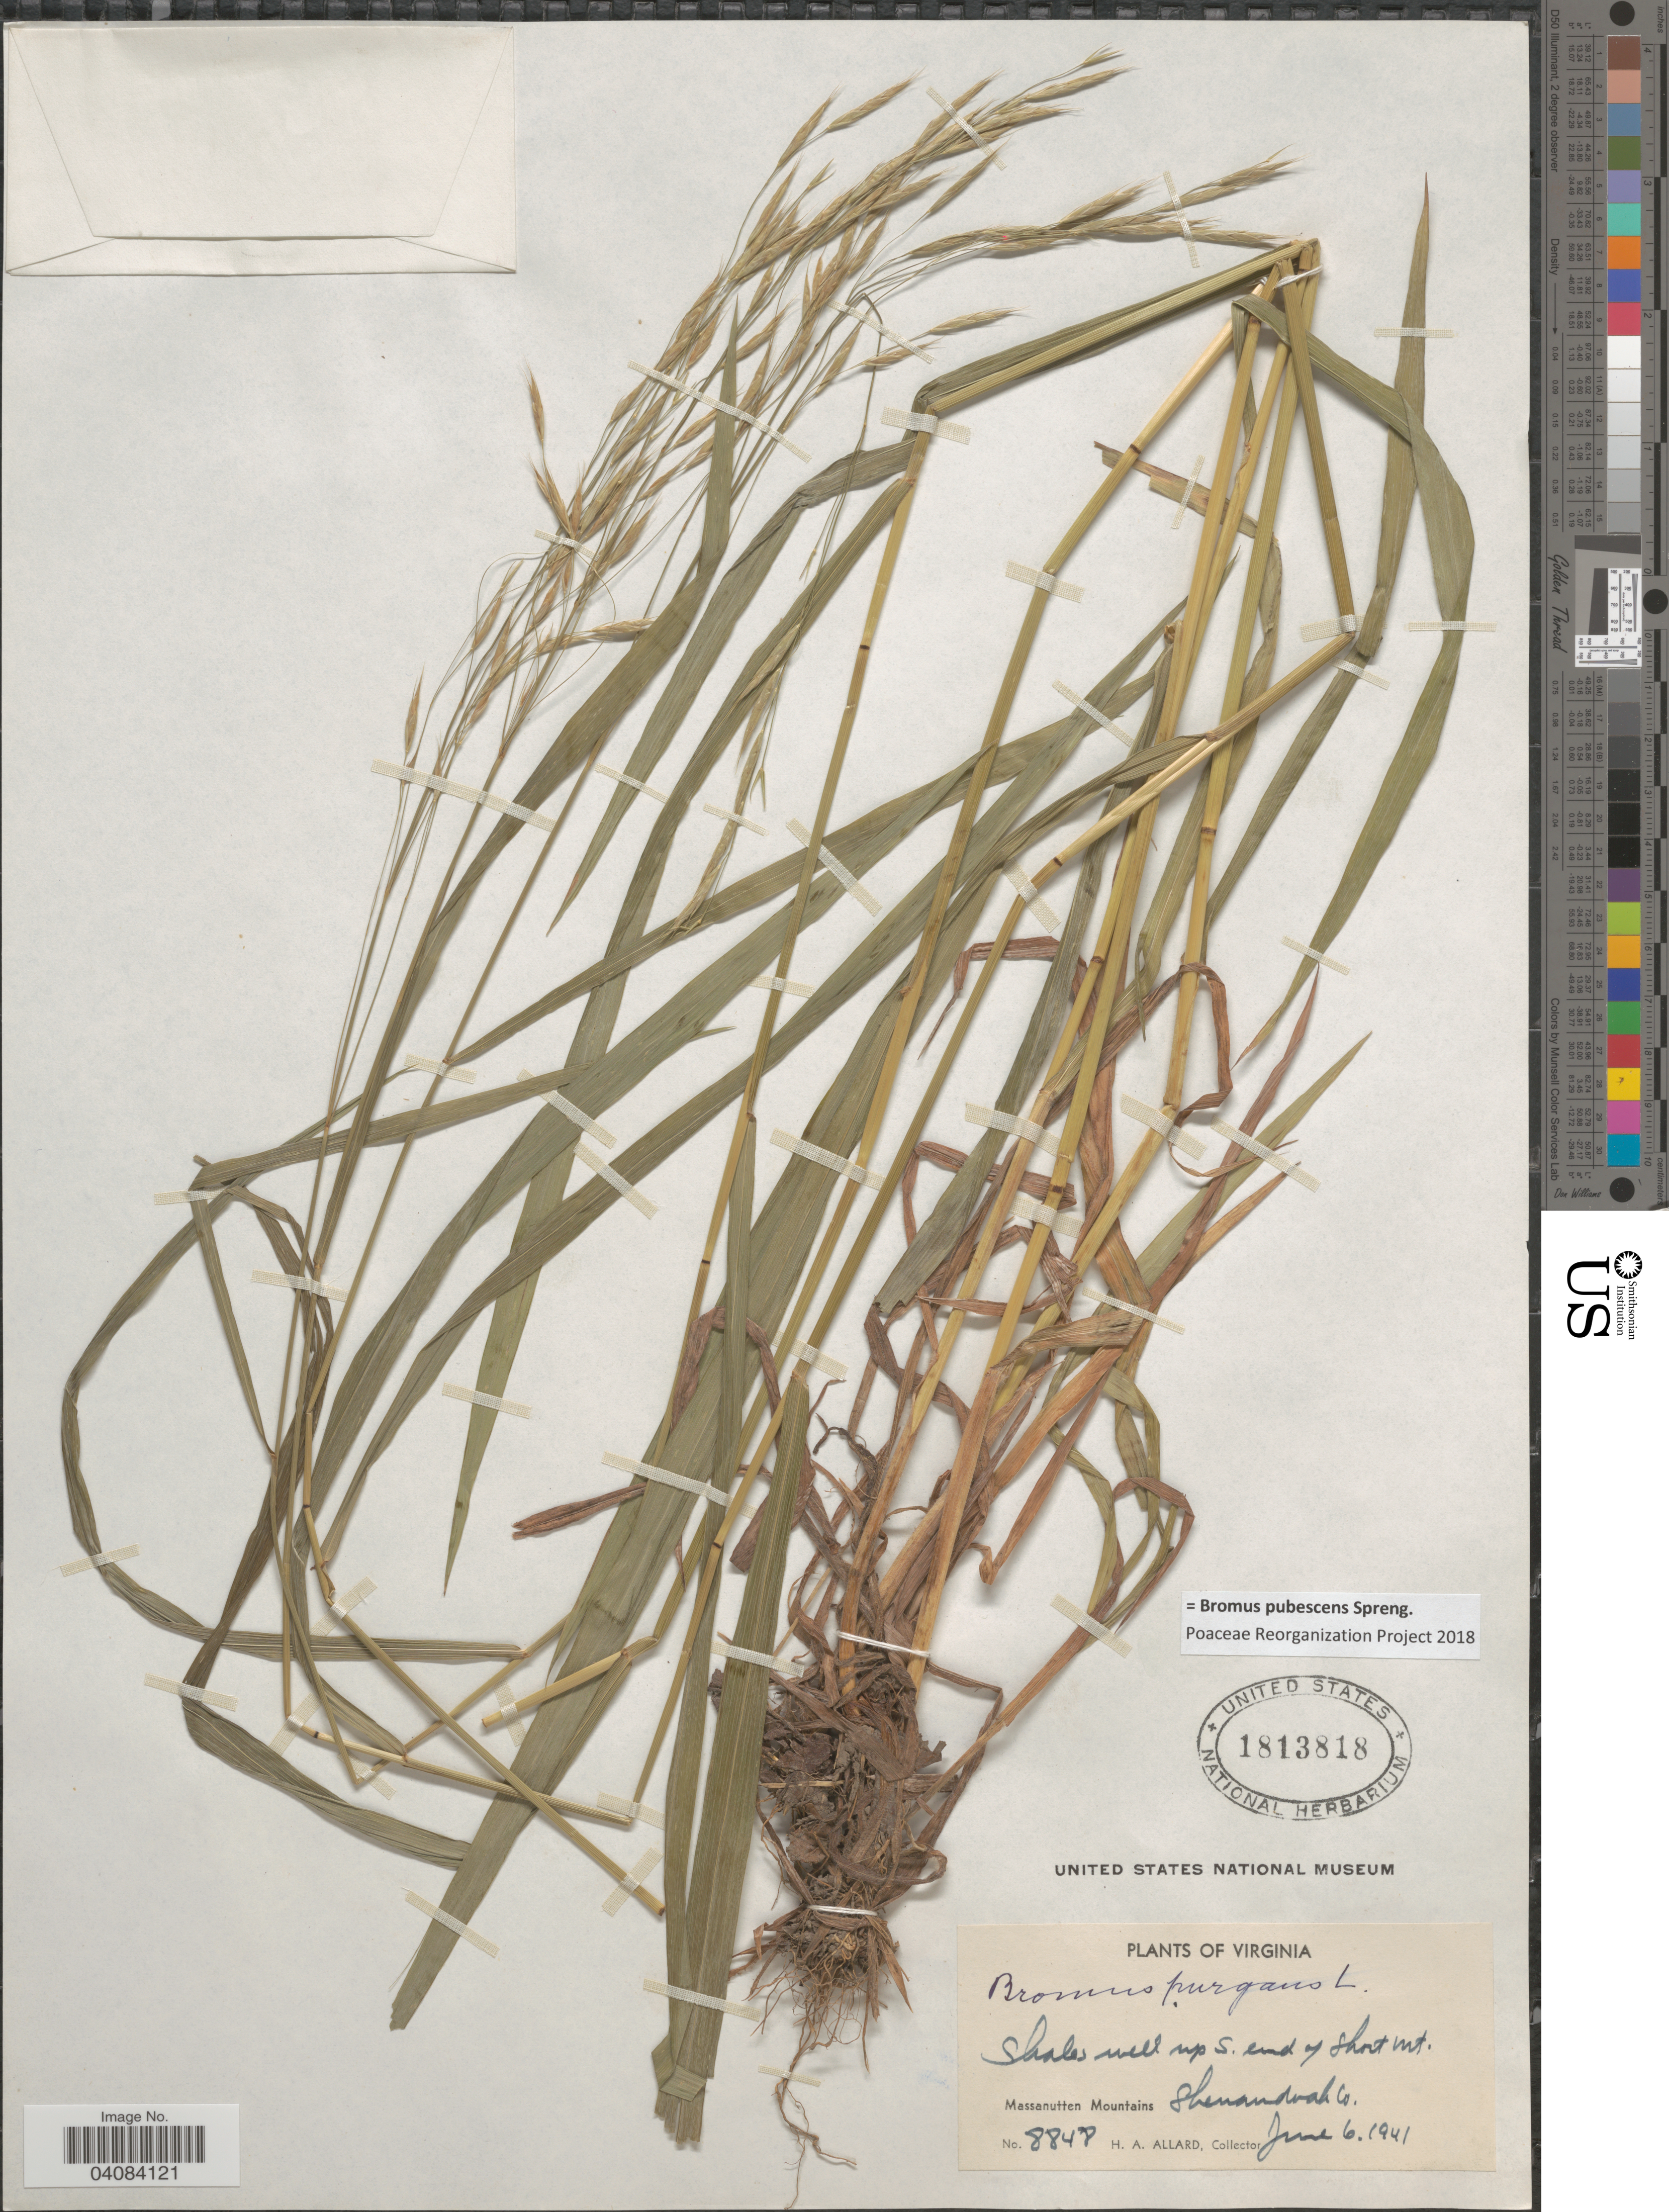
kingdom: Plantae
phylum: Tracheophyta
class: Liliopsida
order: Poales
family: Poaceae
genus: Bromus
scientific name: Bromus pubescens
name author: Muhl. ex Willd.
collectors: H. A. Allard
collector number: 8848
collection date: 1941-06-06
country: United States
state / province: Virginia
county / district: Shenandoah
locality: Shales well up S. end of Short Mt. Massanutten Mountains. Shenandoah Co.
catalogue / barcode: US 1813818